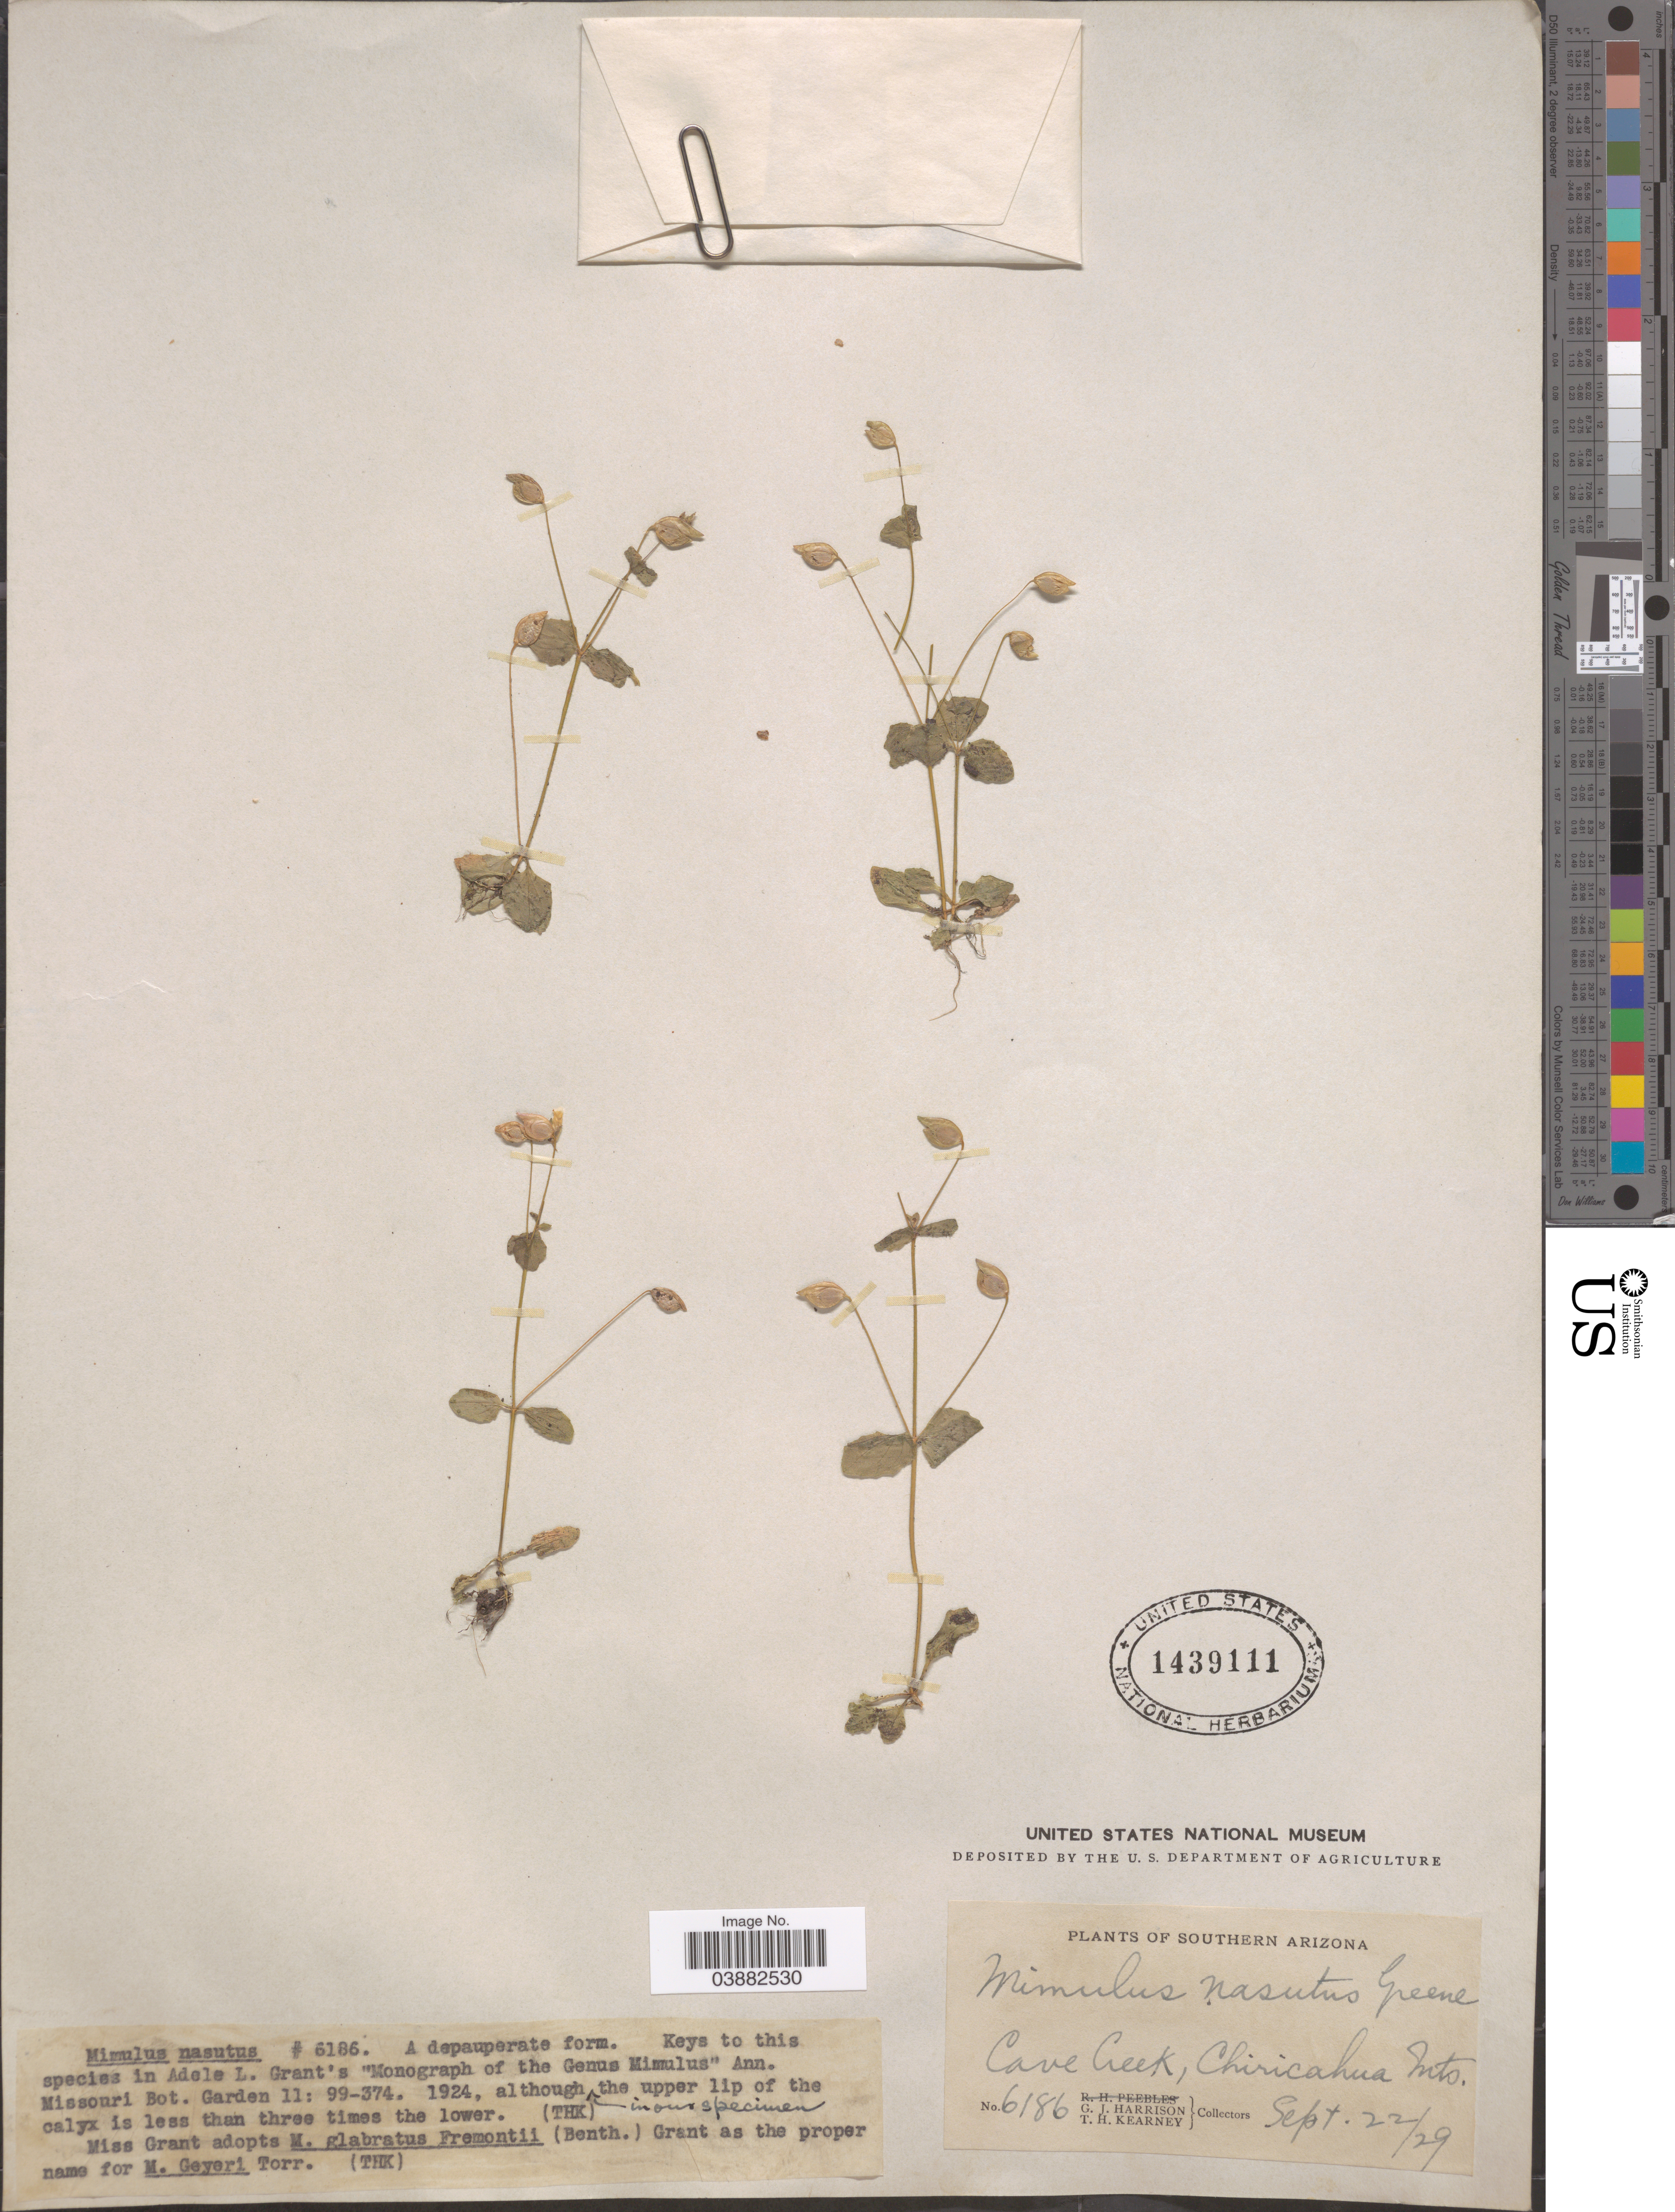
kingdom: Plantae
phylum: Tracheophyta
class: Magnoliopsida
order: Lamiales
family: Phrymaceae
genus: Mimulus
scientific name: Mimulus nasutus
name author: Greene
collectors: G. J. Harrison & T. H. Kearney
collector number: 6186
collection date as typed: Transcribed d/m/y: 22/9/29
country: United States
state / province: Arizona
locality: Southern Arizona. Cave Creek, Chiricahua Mts.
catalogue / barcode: US 1439111